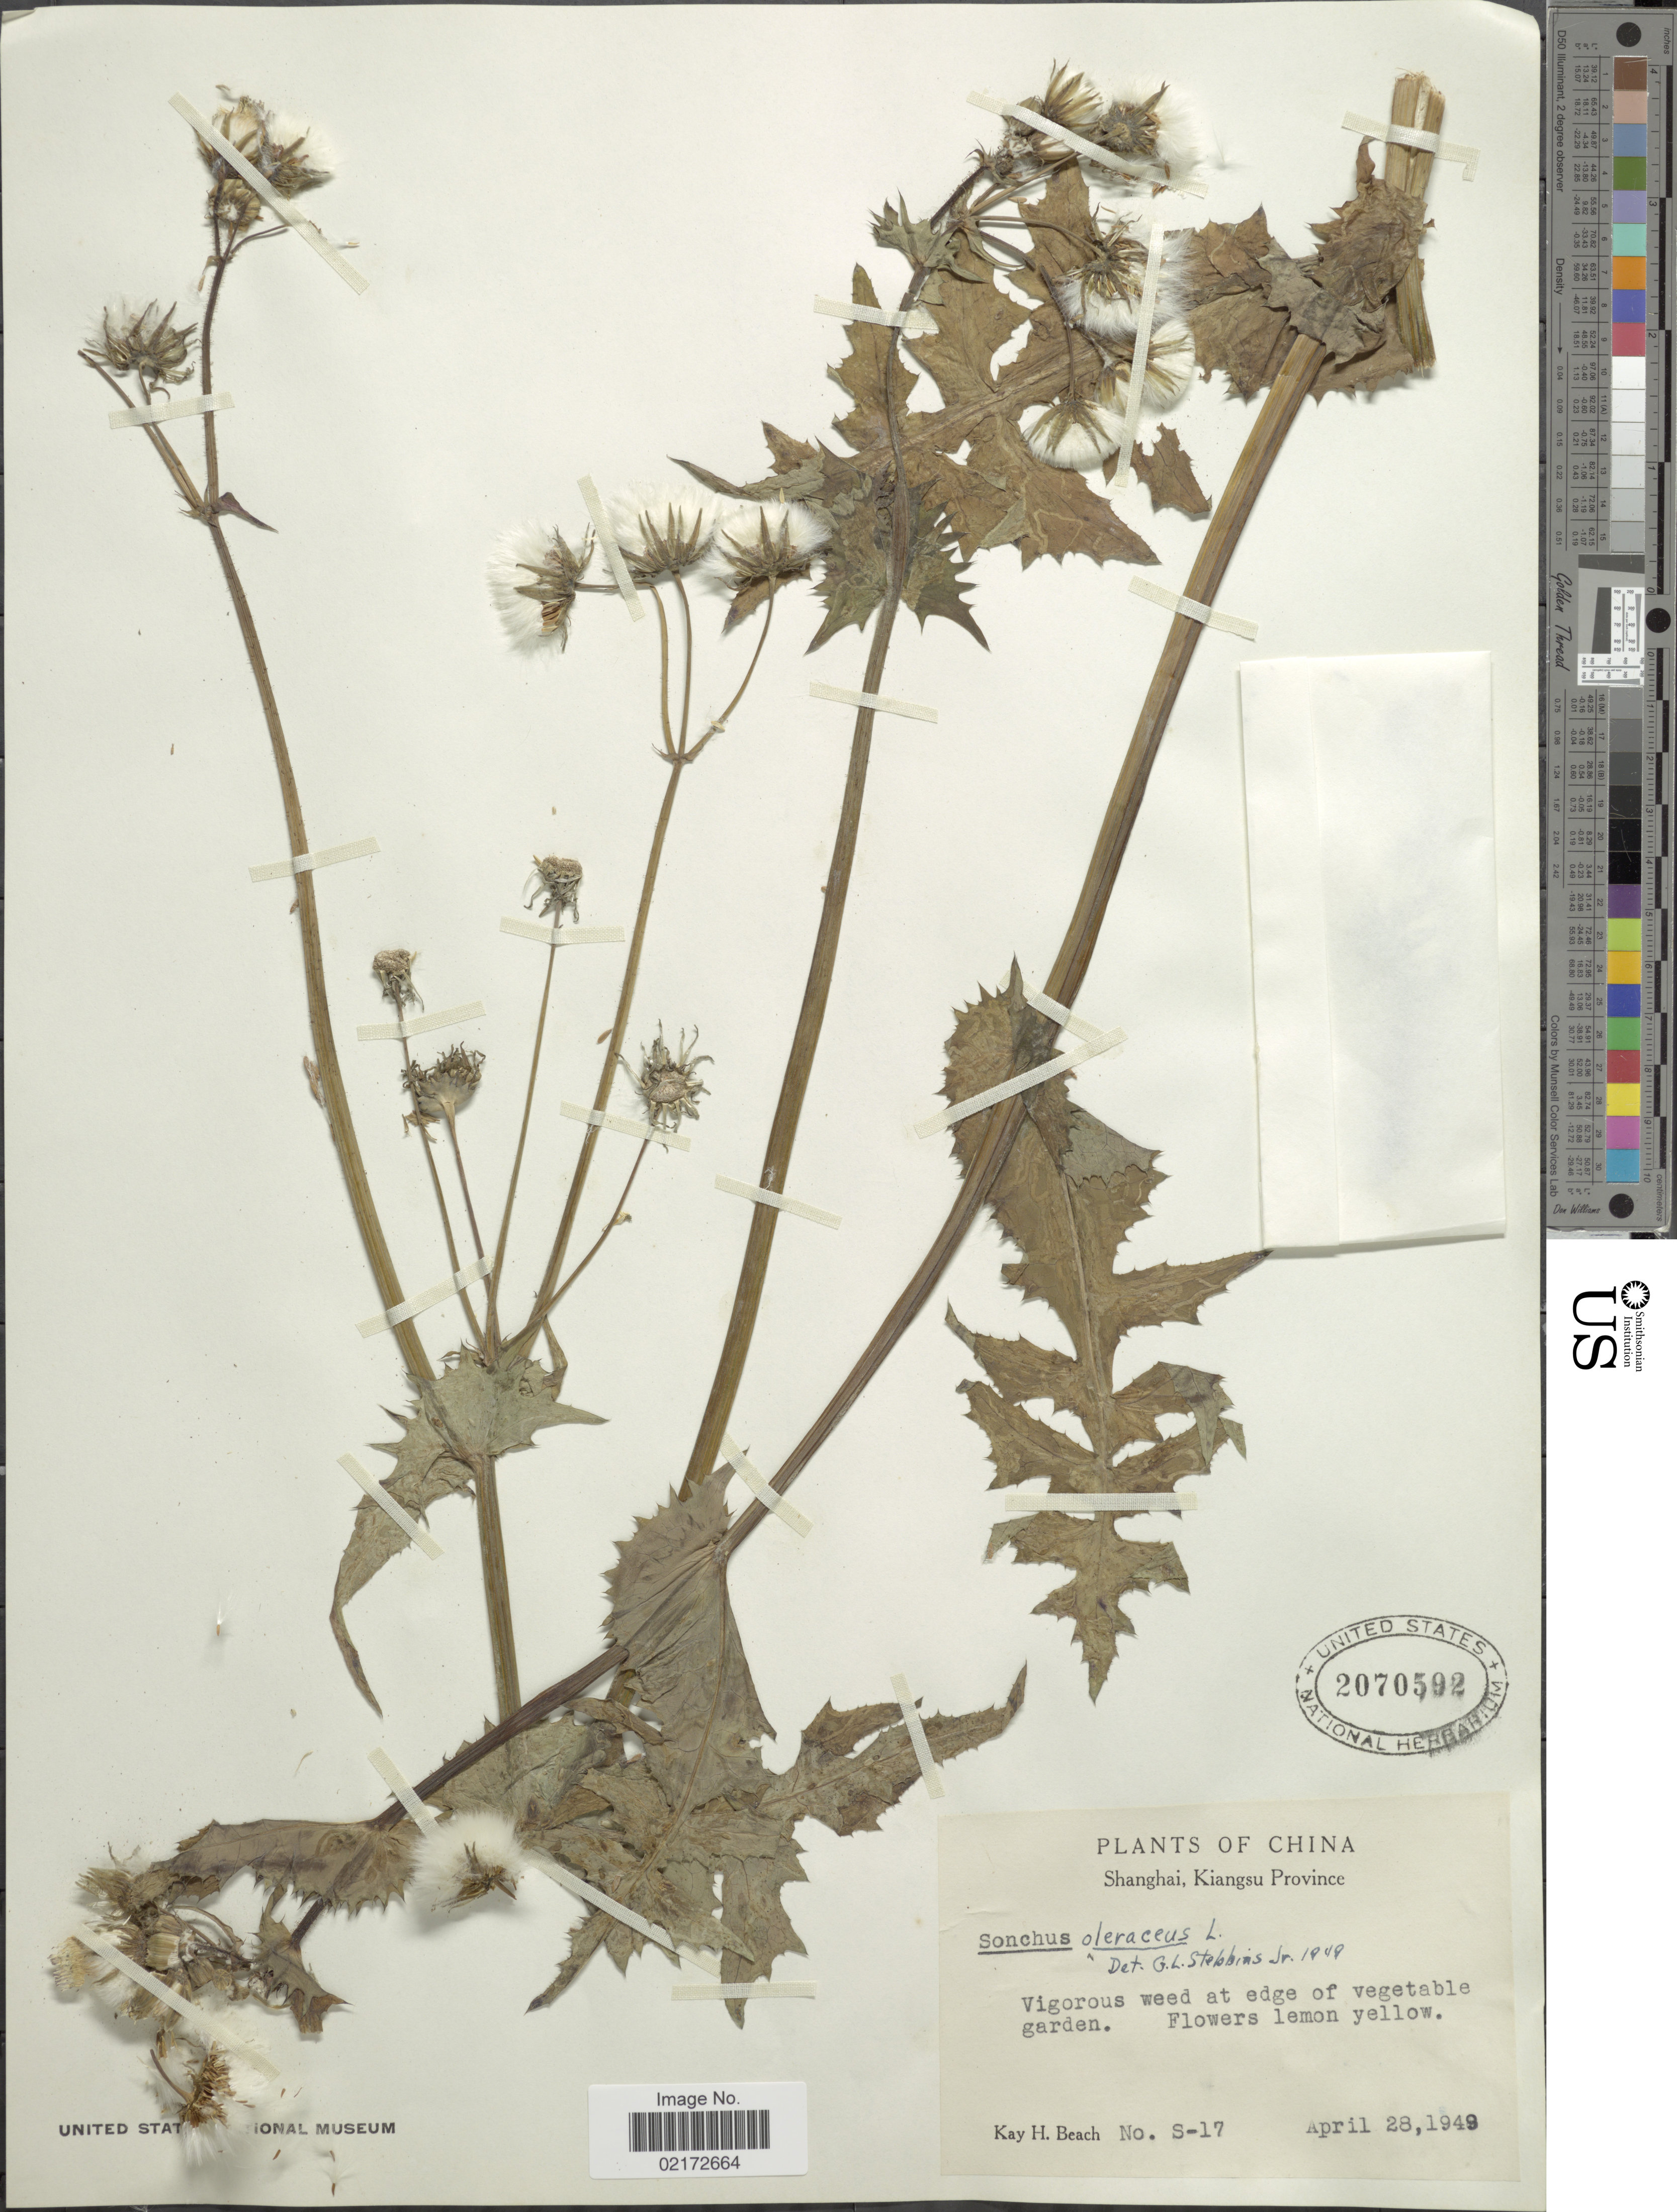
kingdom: Plantae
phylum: Tracheophyta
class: Magnoliopsida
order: Asterales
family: Asteraceae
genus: Sonchus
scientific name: Sonchus oleraceus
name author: L.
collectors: K. H. Beach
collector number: S-17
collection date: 1949-04-28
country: China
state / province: Jiangsu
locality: Shanghai, Kiangsu Province. Vigorous weed at edge of vegetable garden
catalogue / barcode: US 2070592